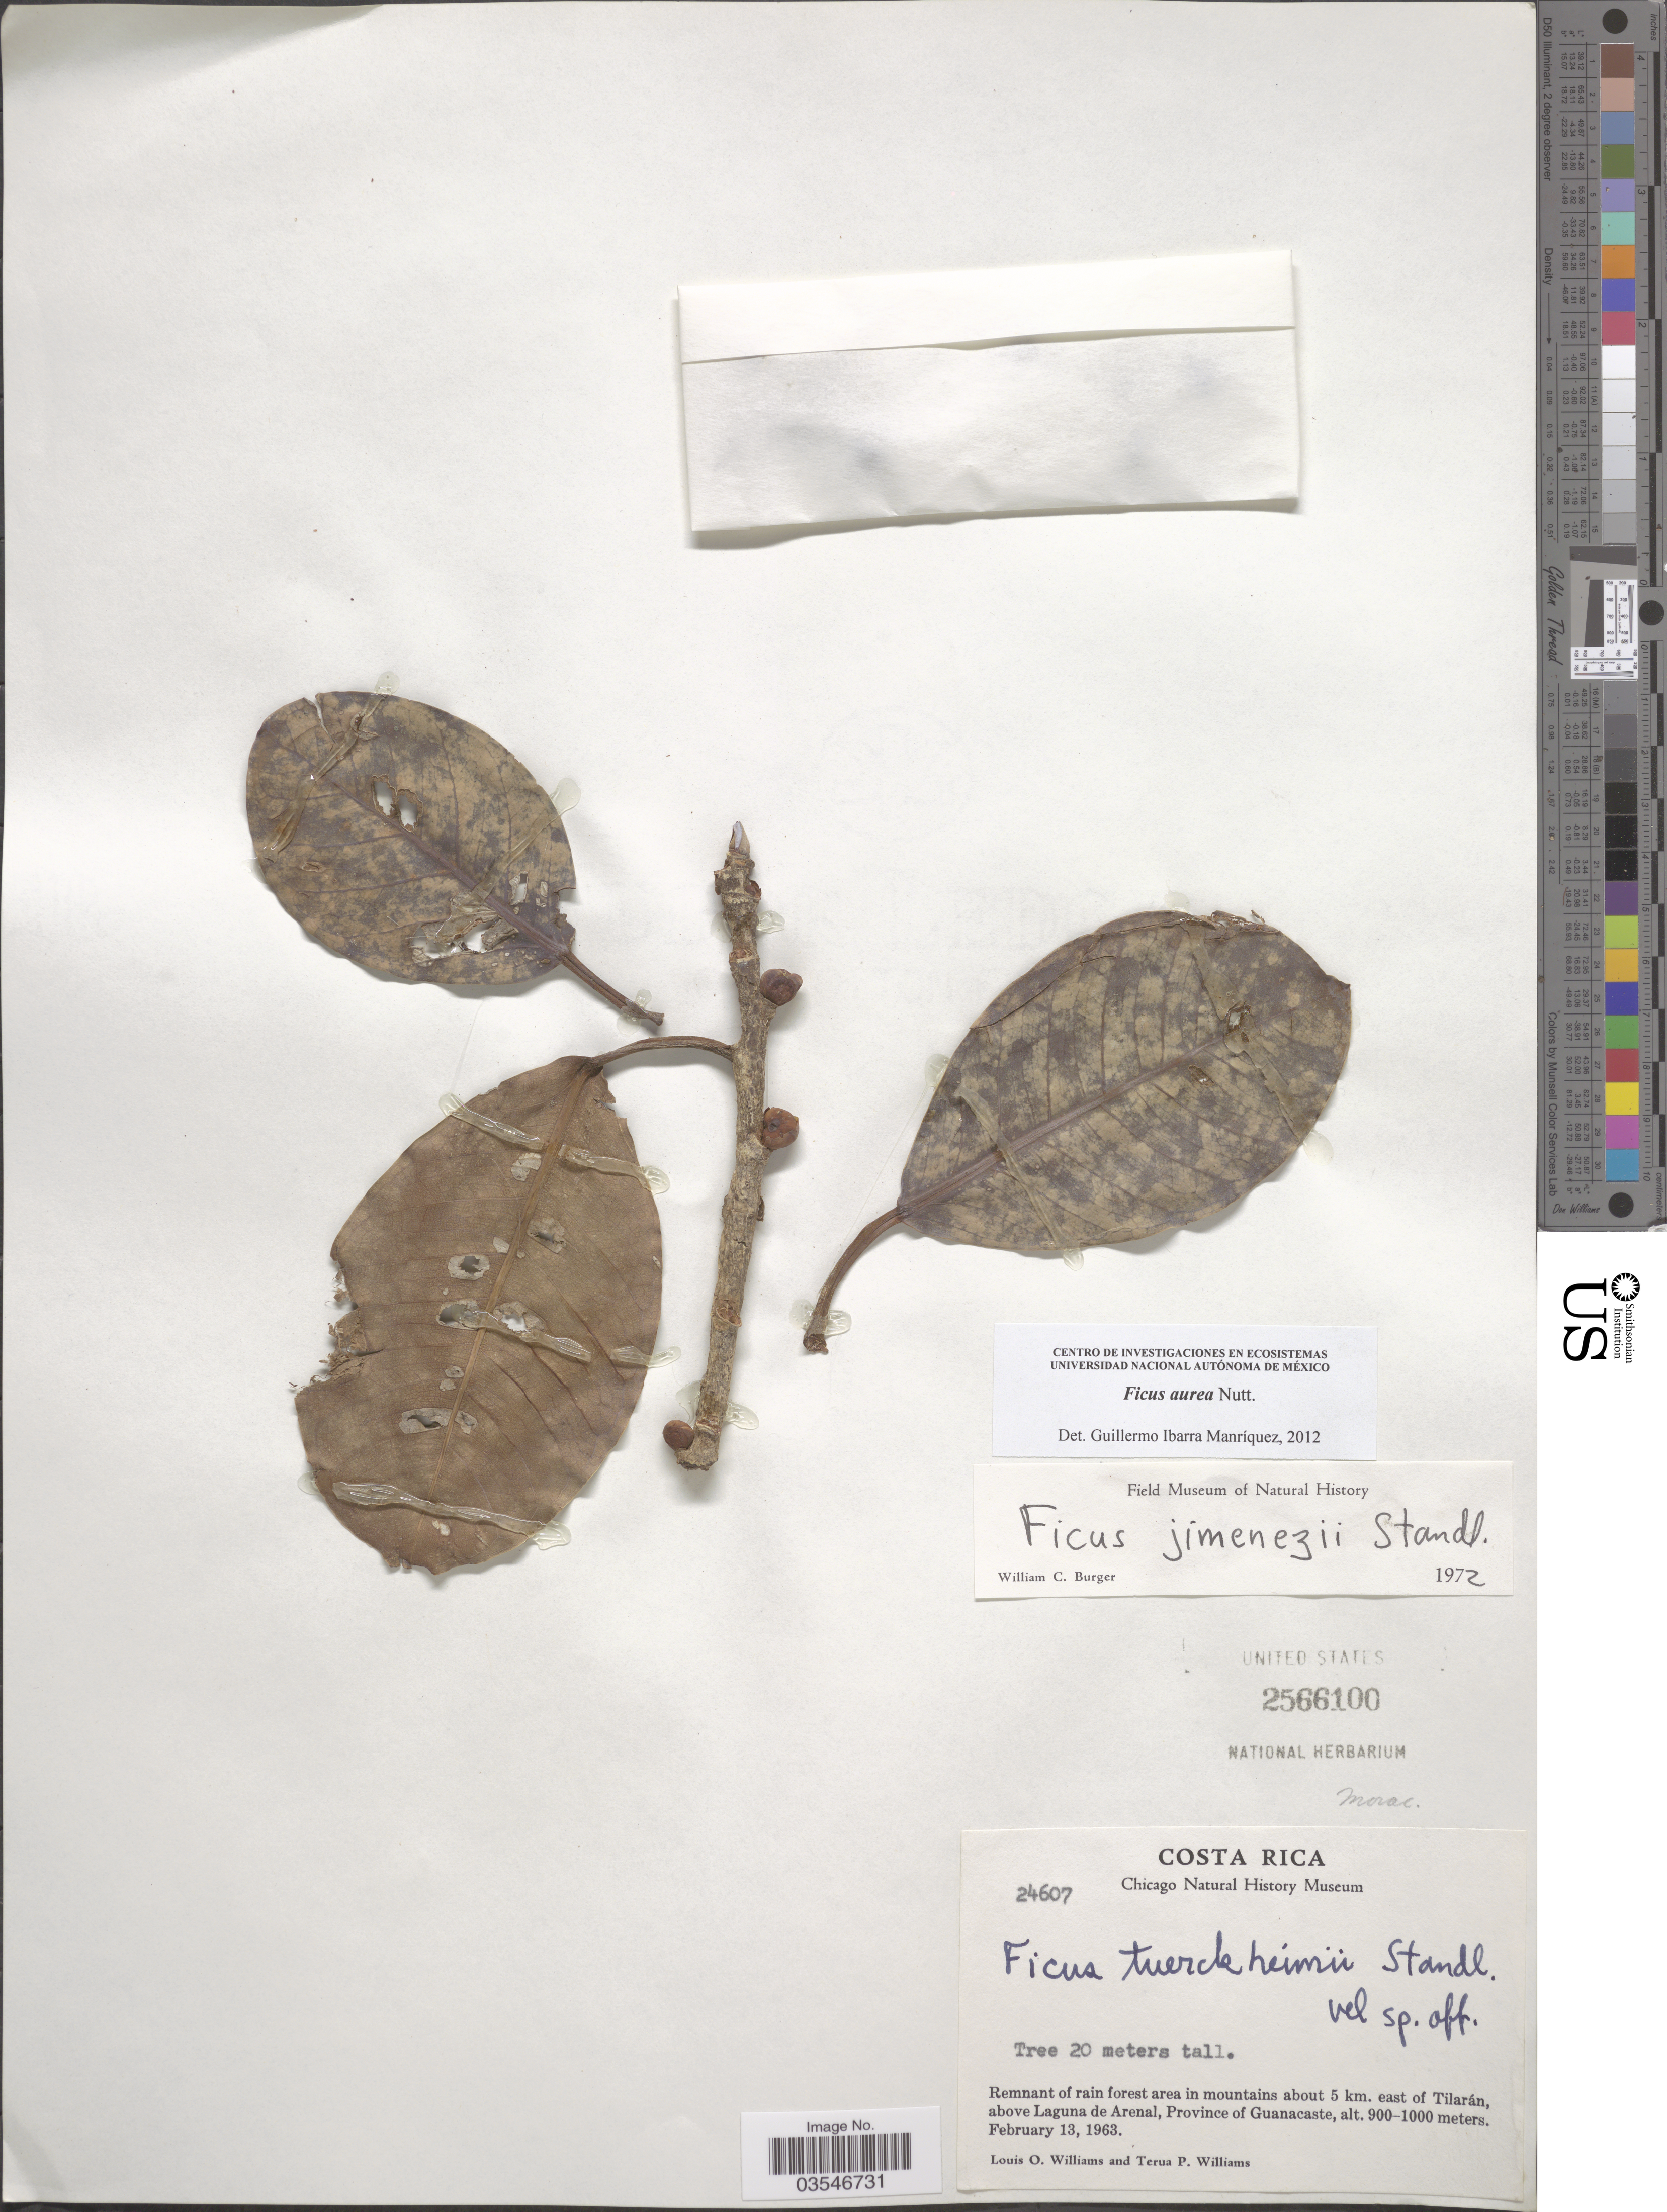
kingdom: Plantae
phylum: Tracheophyta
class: Magnoliopsida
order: Rosales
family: Moraceae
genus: Ficus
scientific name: Ficus aurea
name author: Nutt.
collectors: L. O. Williams & T. Williams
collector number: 24607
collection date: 1963-02-13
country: Costa Rica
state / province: Guanacaste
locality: Remnant of rain forest area in mountains about 5 km. east of Tilarán, above Laguna de Arenal.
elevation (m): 900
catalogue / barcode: US 2566100